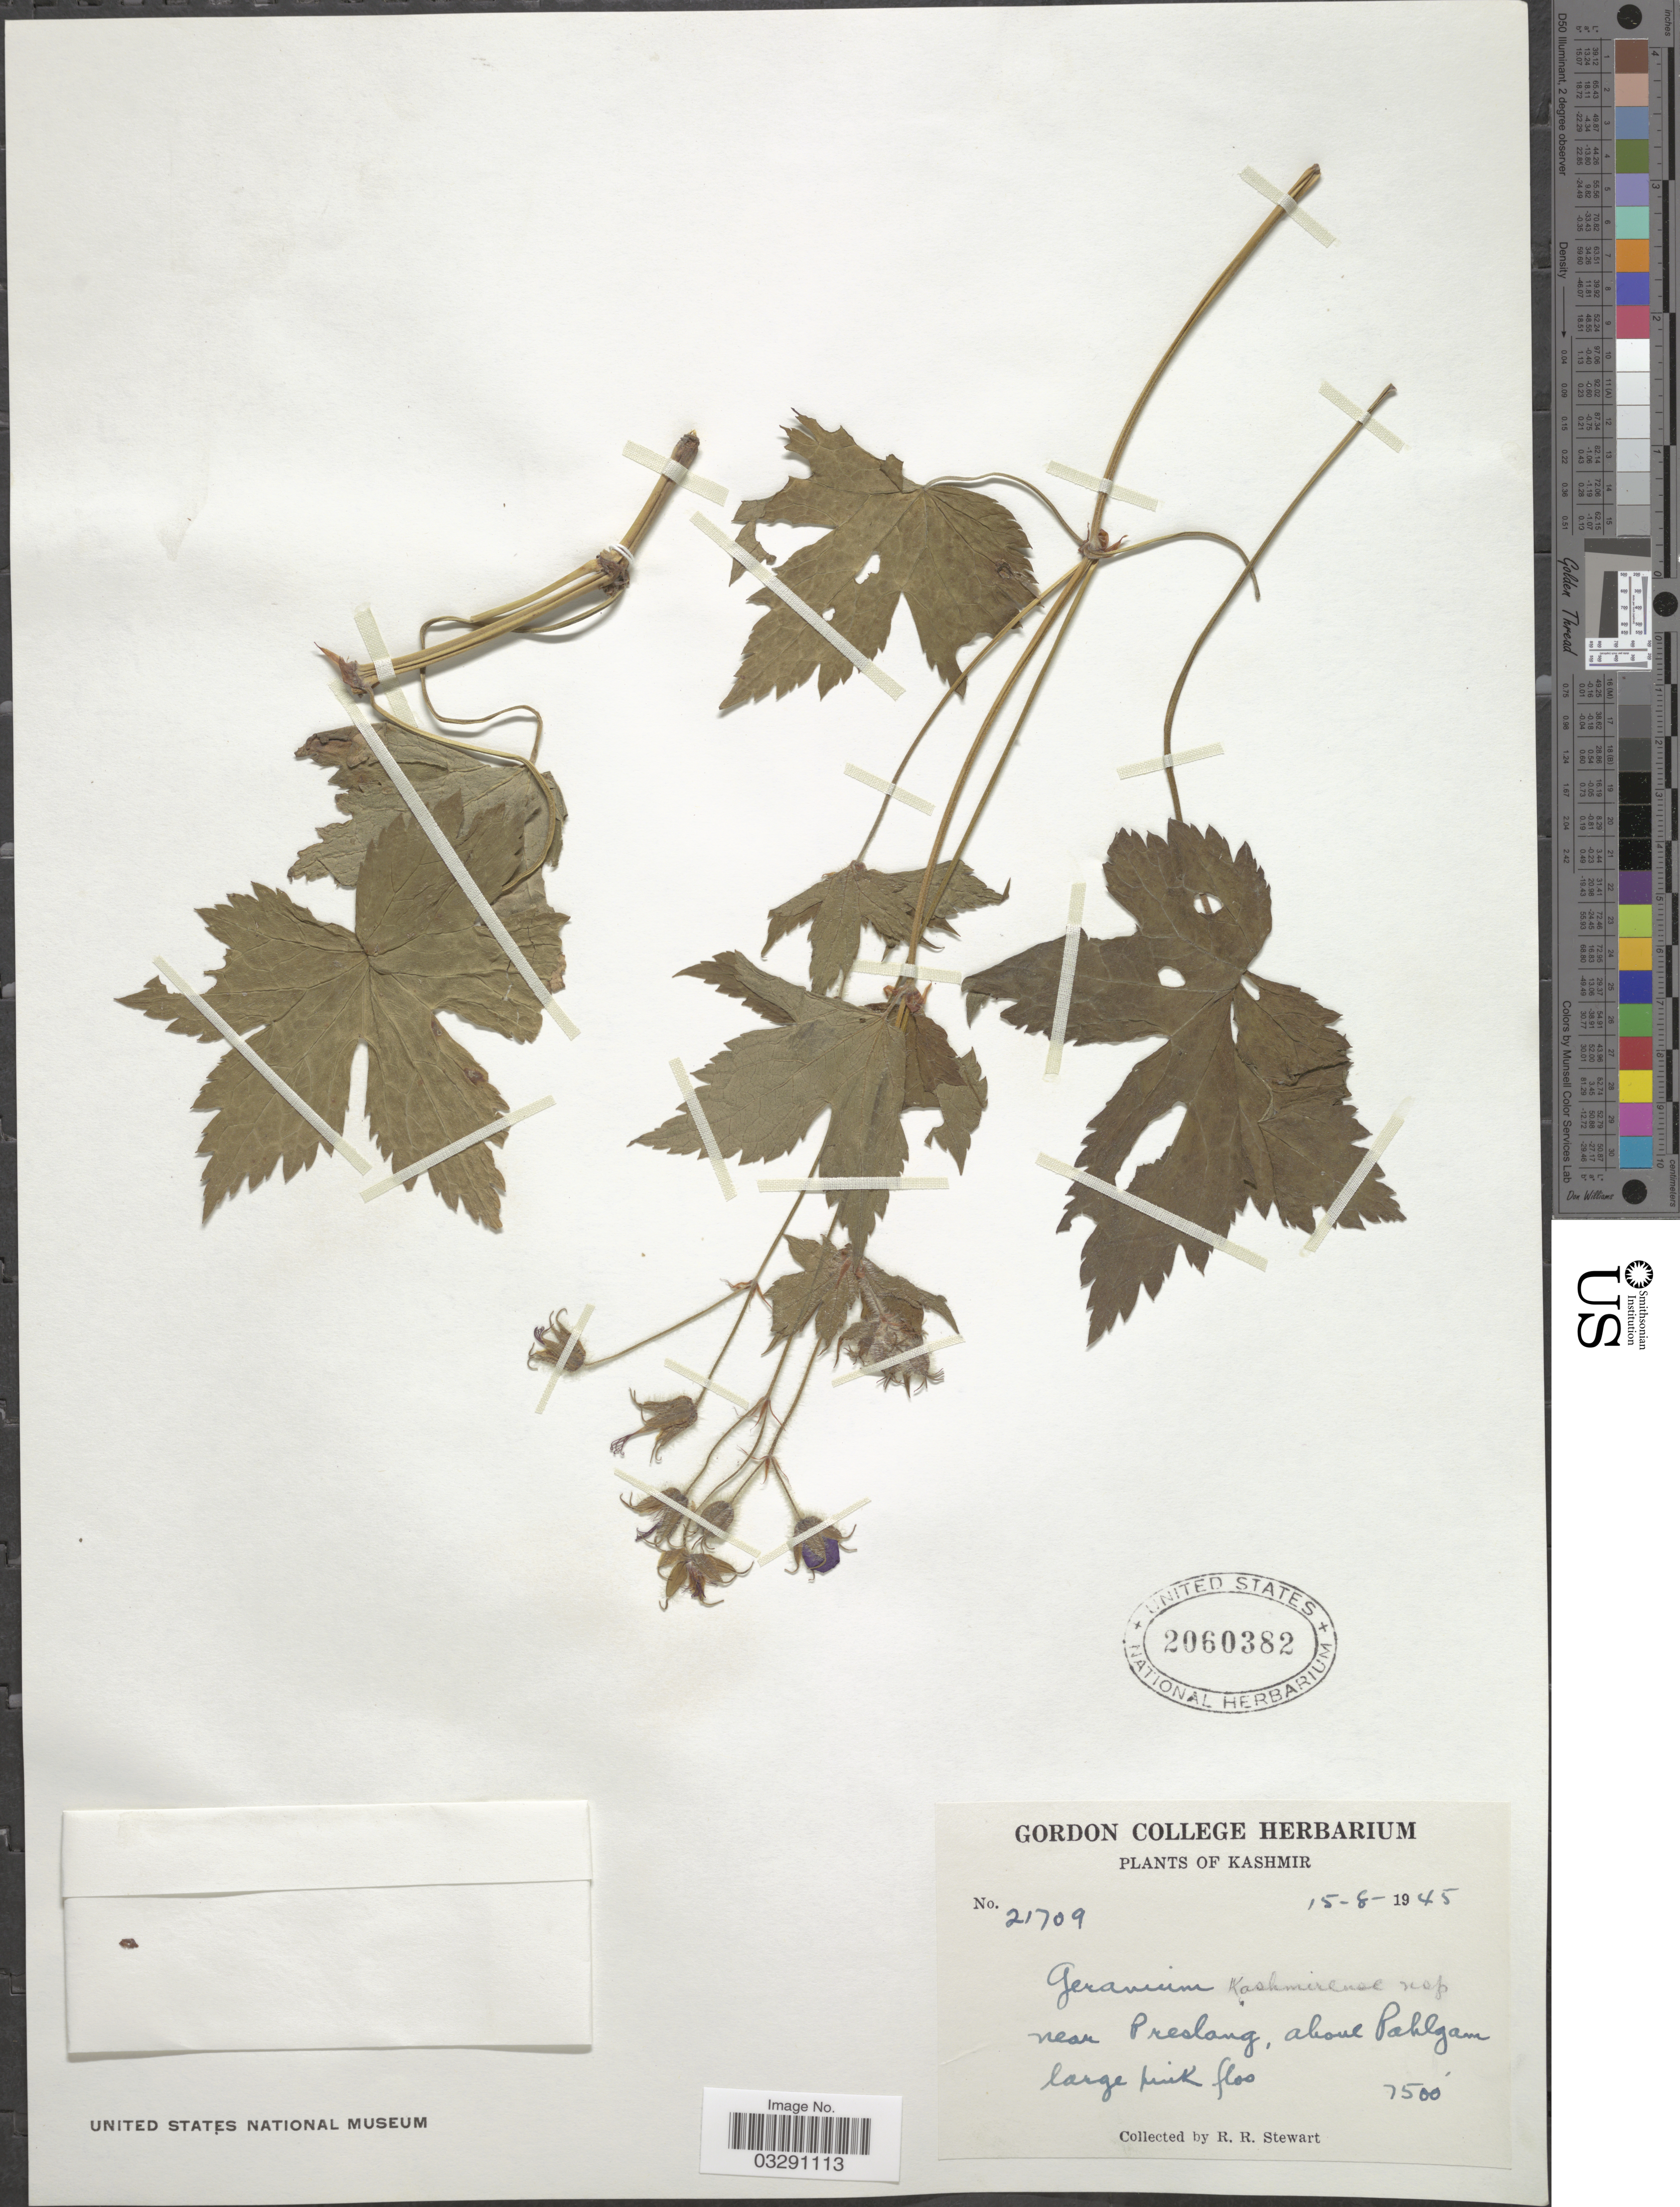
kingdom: Plantae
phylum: Tracheophyta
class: Magnoliopsida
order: Geraniales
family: Geraniaceae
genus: Geranium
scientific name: Geranium kashmirense ined.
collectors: R. Stewart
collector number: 21709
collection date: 1945-08-15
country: India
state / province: Jammu and Kashmir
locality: Kashmir. Near Preslang, above Pahlgam.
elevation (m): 2286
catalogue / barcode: US 2060382